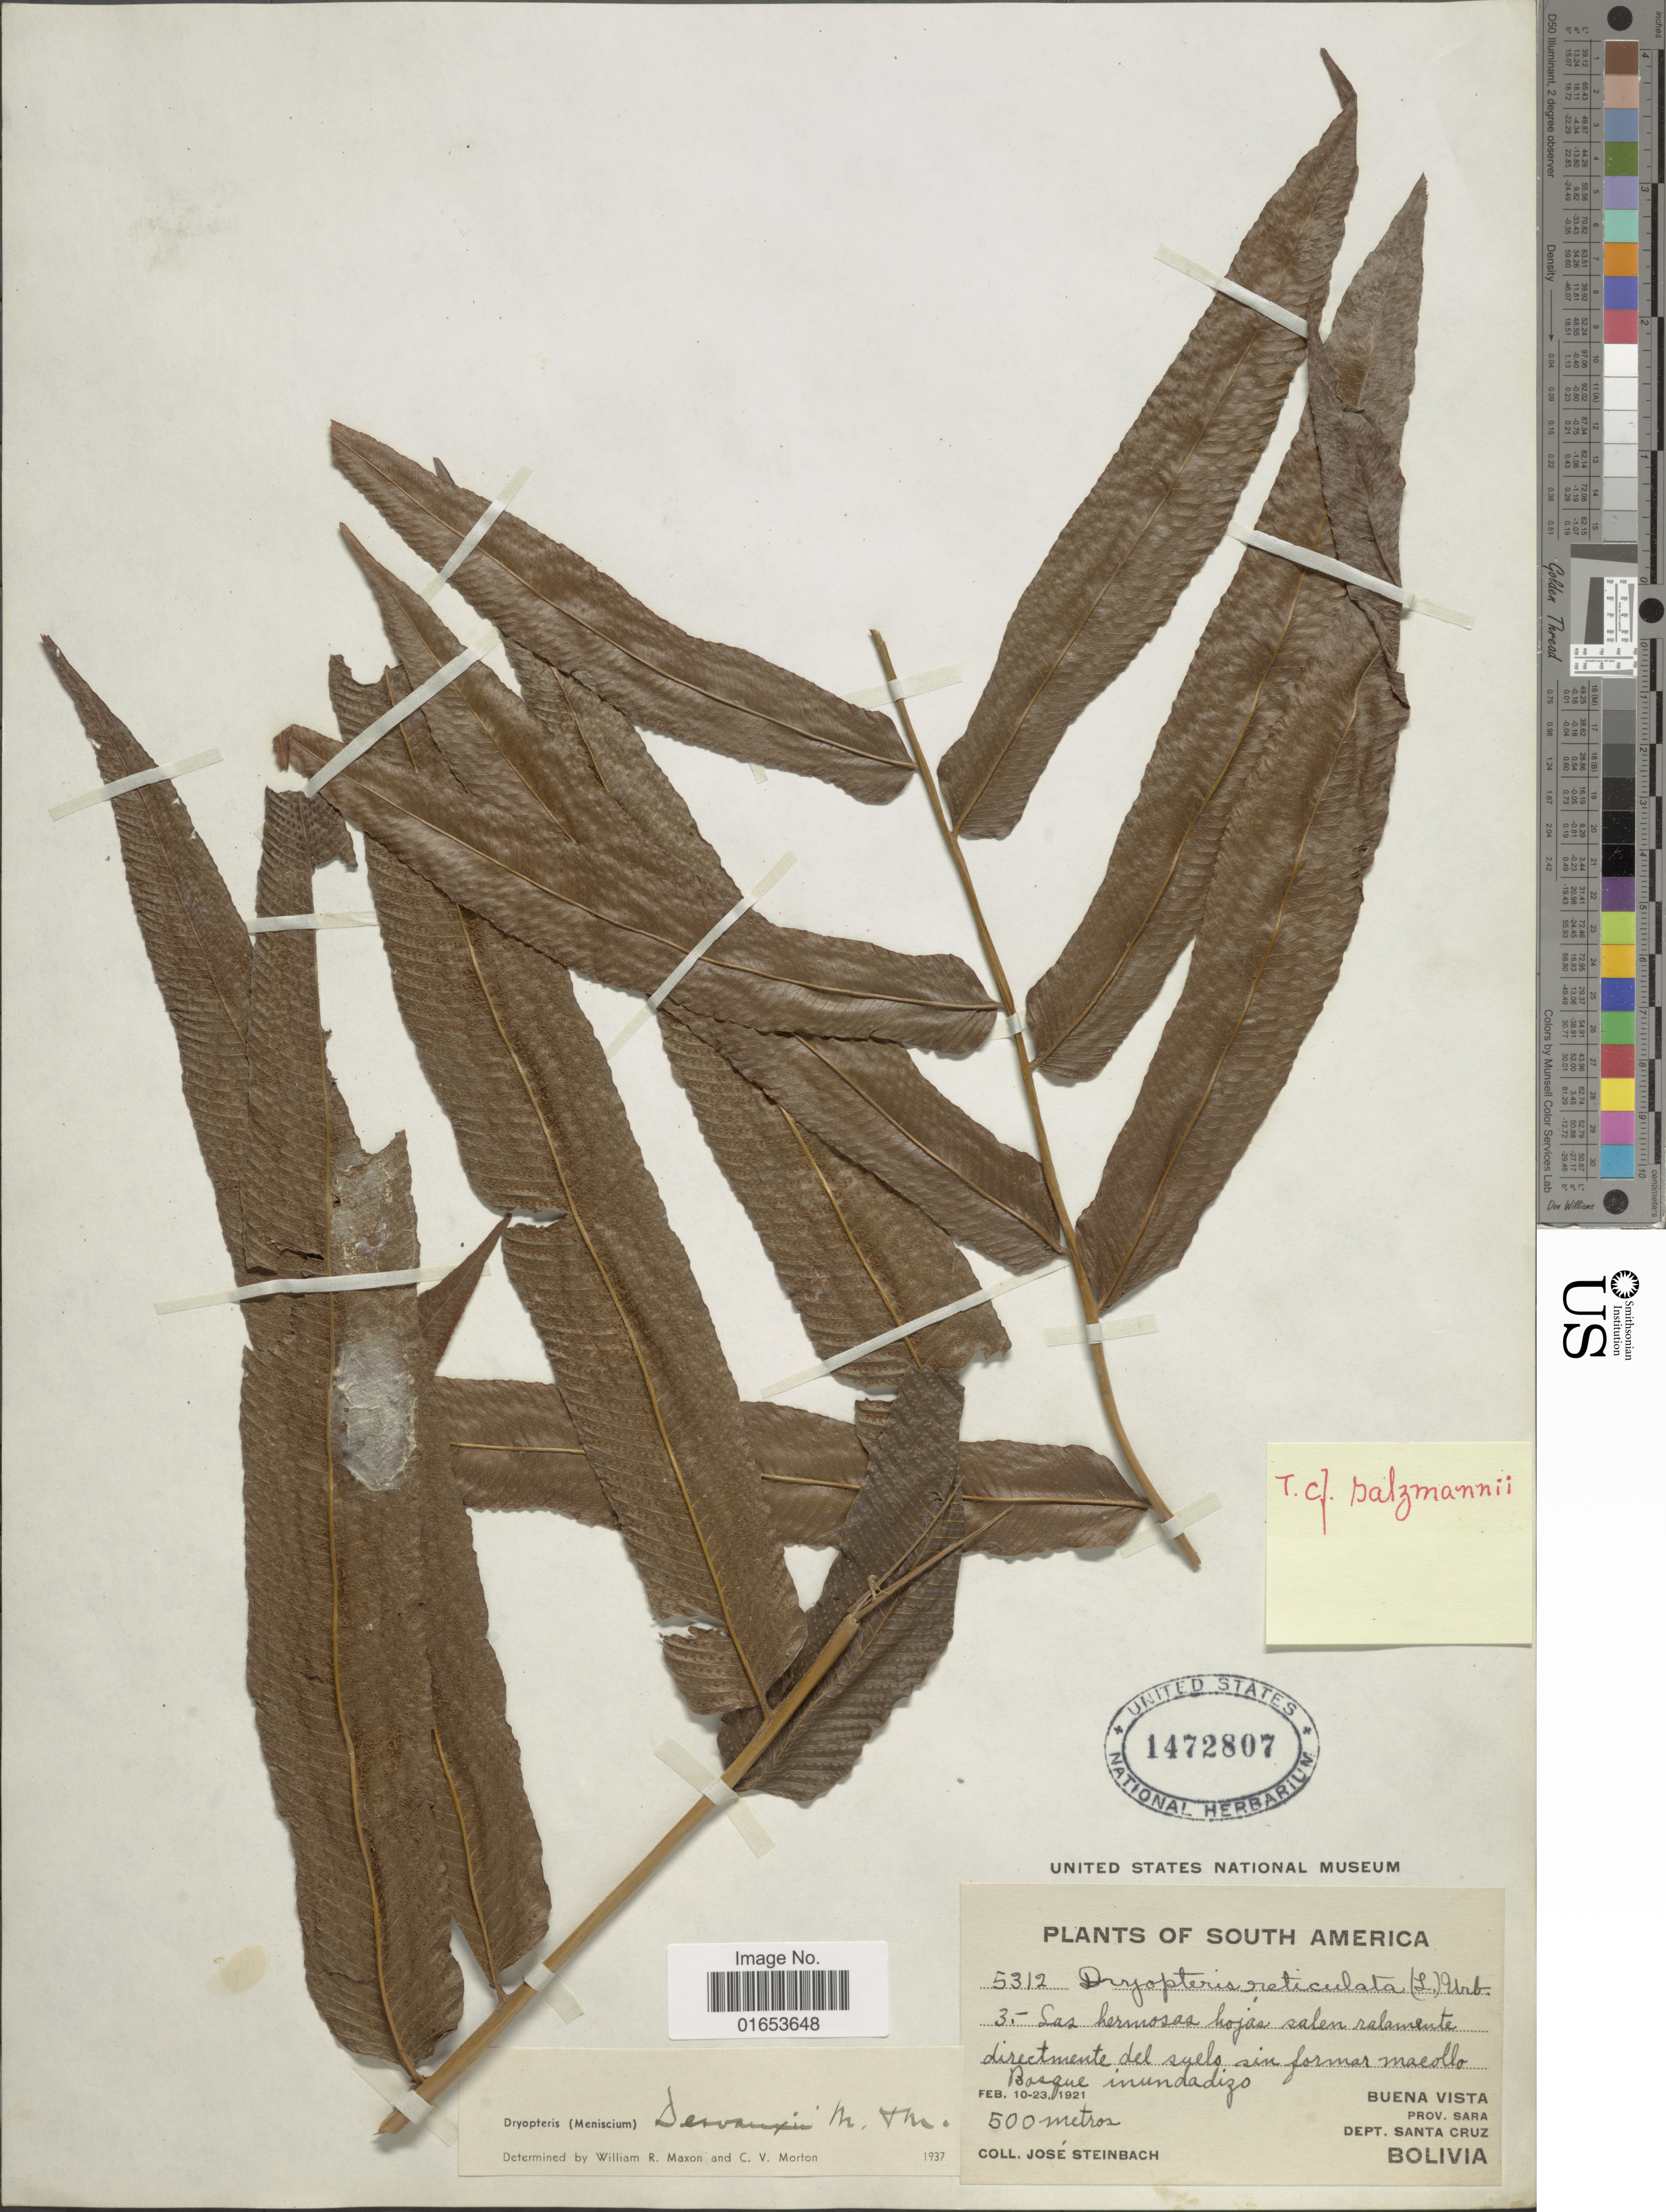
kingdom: Plantae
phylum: Tracheophyta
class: Polypodiopsida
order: Polypodiales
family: Thelypteridaceae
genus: Meniscium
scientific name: Meniscium maxonianum (A.R. Sm.) comb. nov., ined. 2015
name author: (A.R. Sm.)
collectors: J. Steinbach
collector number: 5312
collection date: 1921-02-10/1921-02-23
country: Bolivia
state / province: Santa Cruz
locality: Buena Vista. Prov. Sara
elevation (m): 500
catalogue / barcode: US 1472807